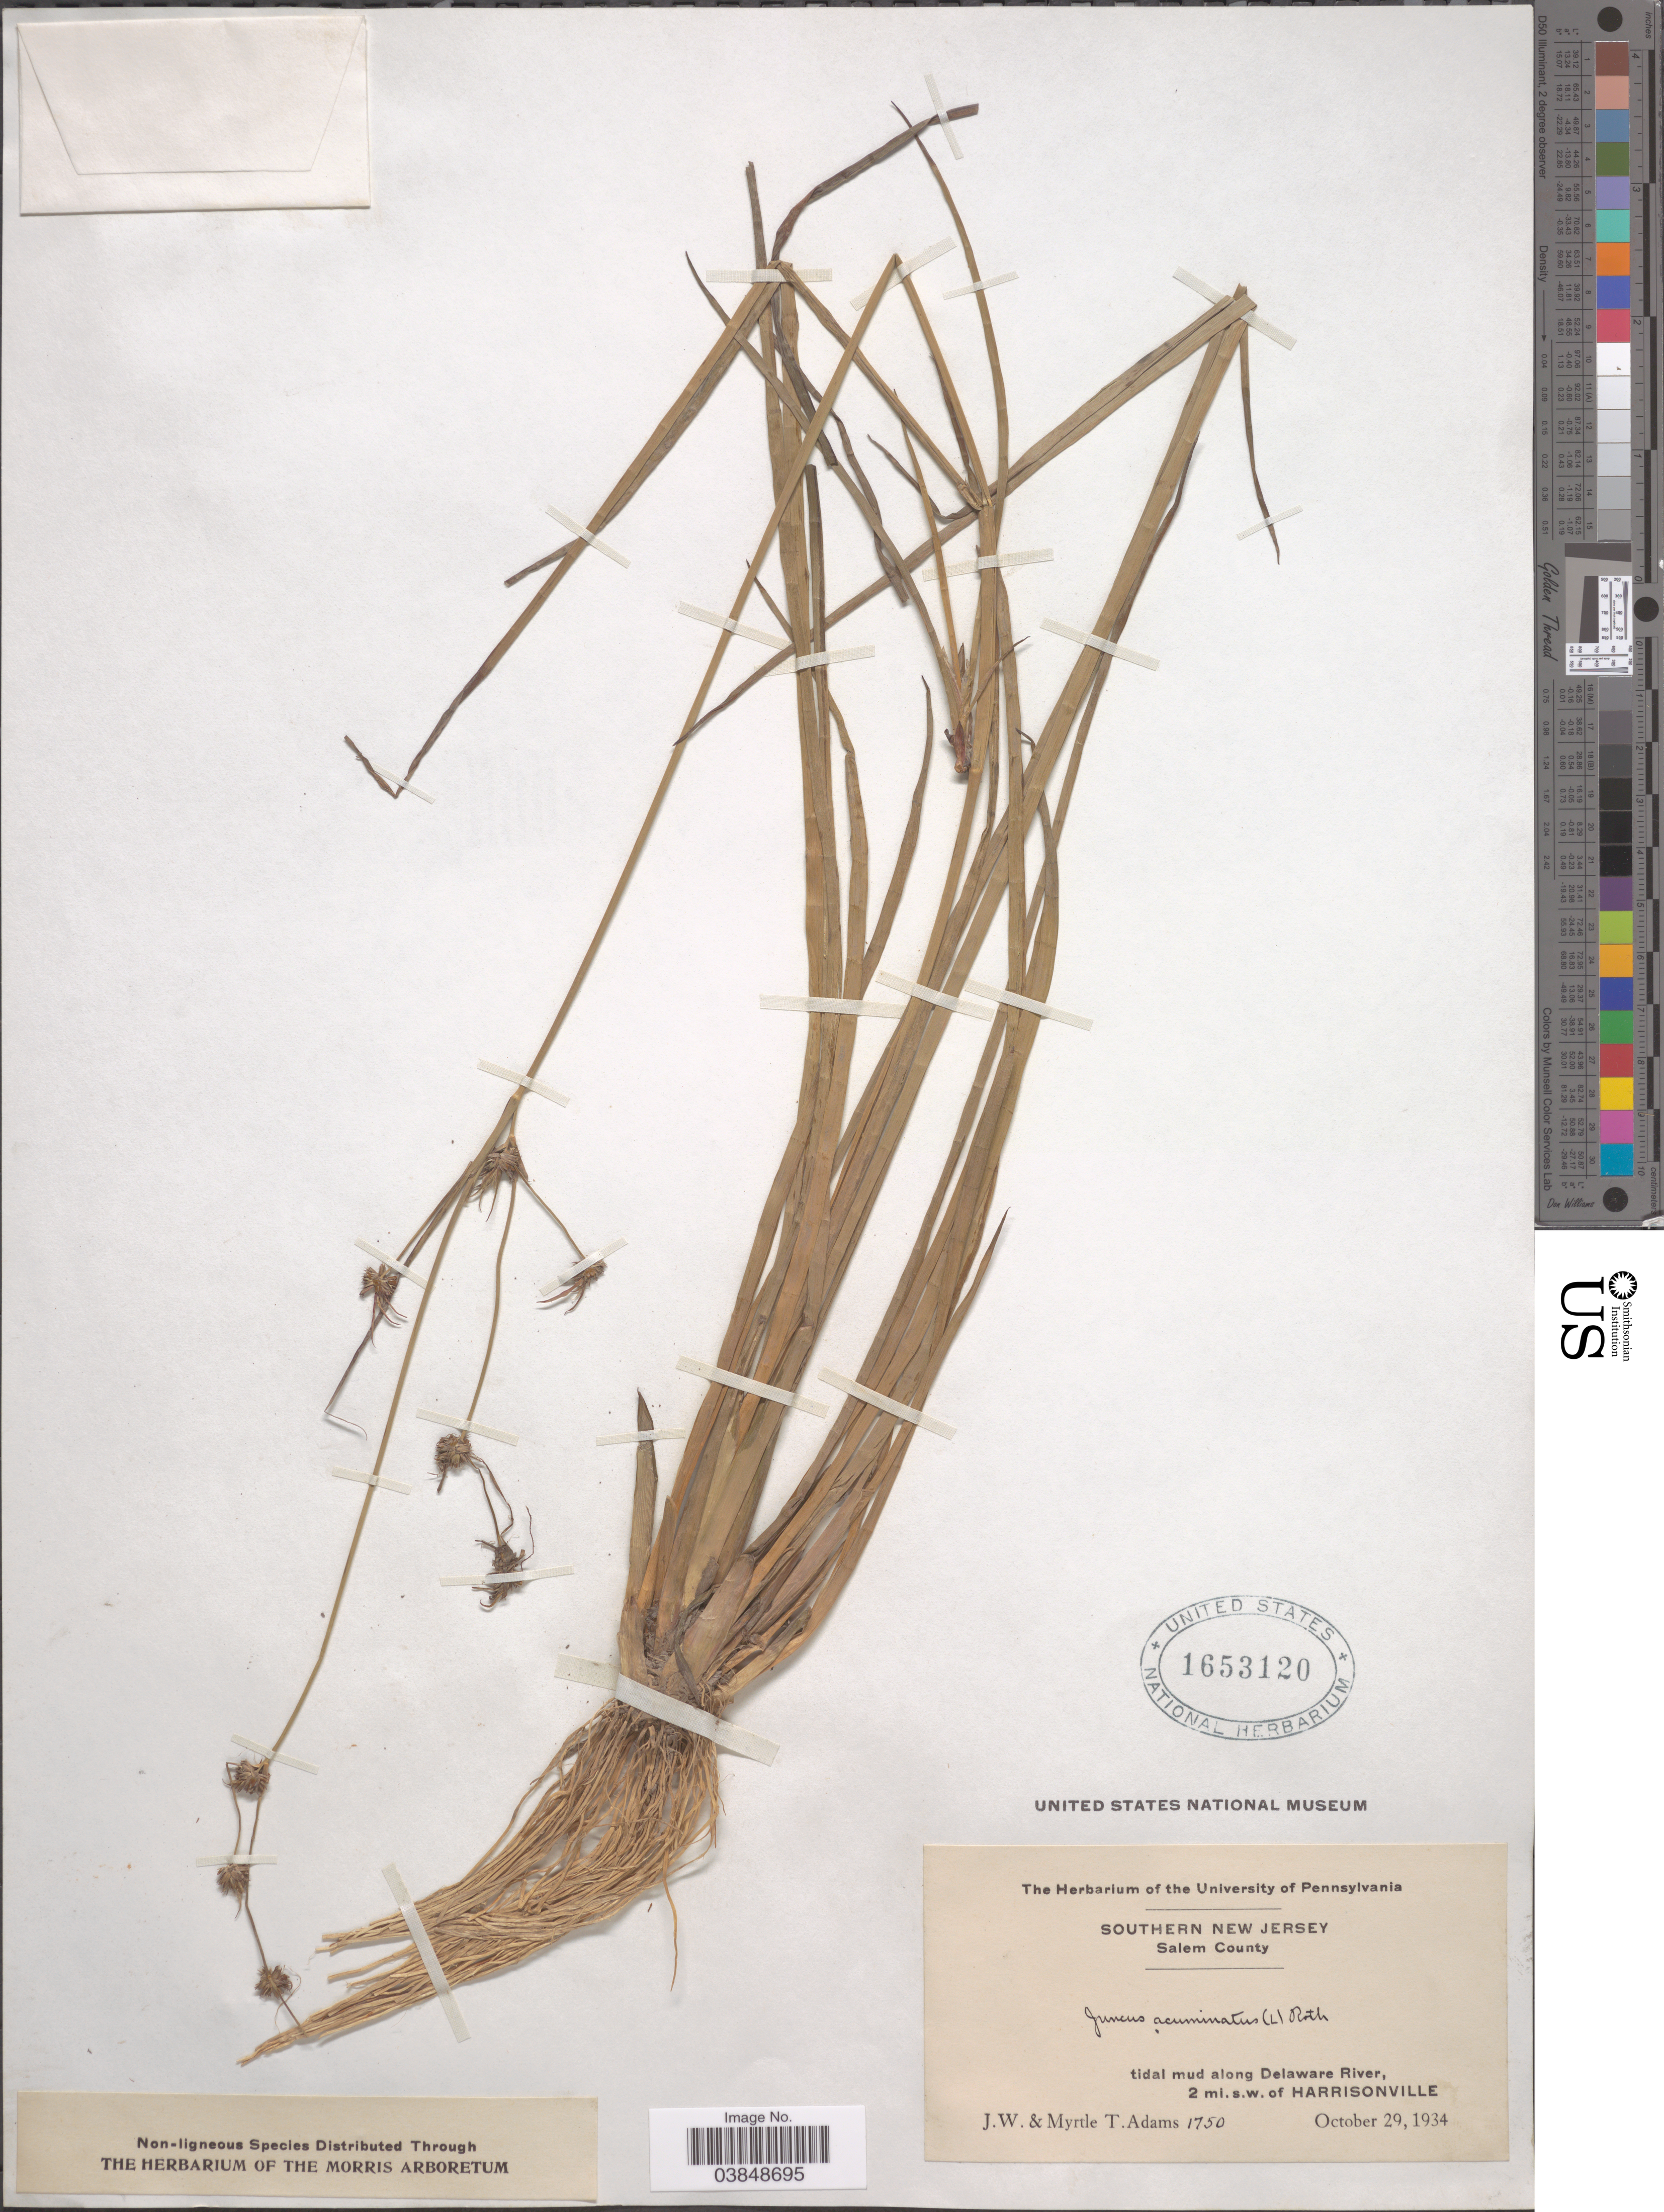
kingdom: Plantae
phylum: Tracheophyta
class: Liliopsida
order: Poales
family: Juncaceae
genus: Juncus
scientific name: Juncus acuminatus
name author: Michx.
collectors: J. Adams & M. T. Adams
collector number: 1750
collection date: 1934-10-29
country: United States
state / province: New Jersey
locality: Southern New Jersey. Salem County. Tidal mud along Delaware River, 2 mi. s.w. of Harrisonville.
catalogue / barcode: US 1653120